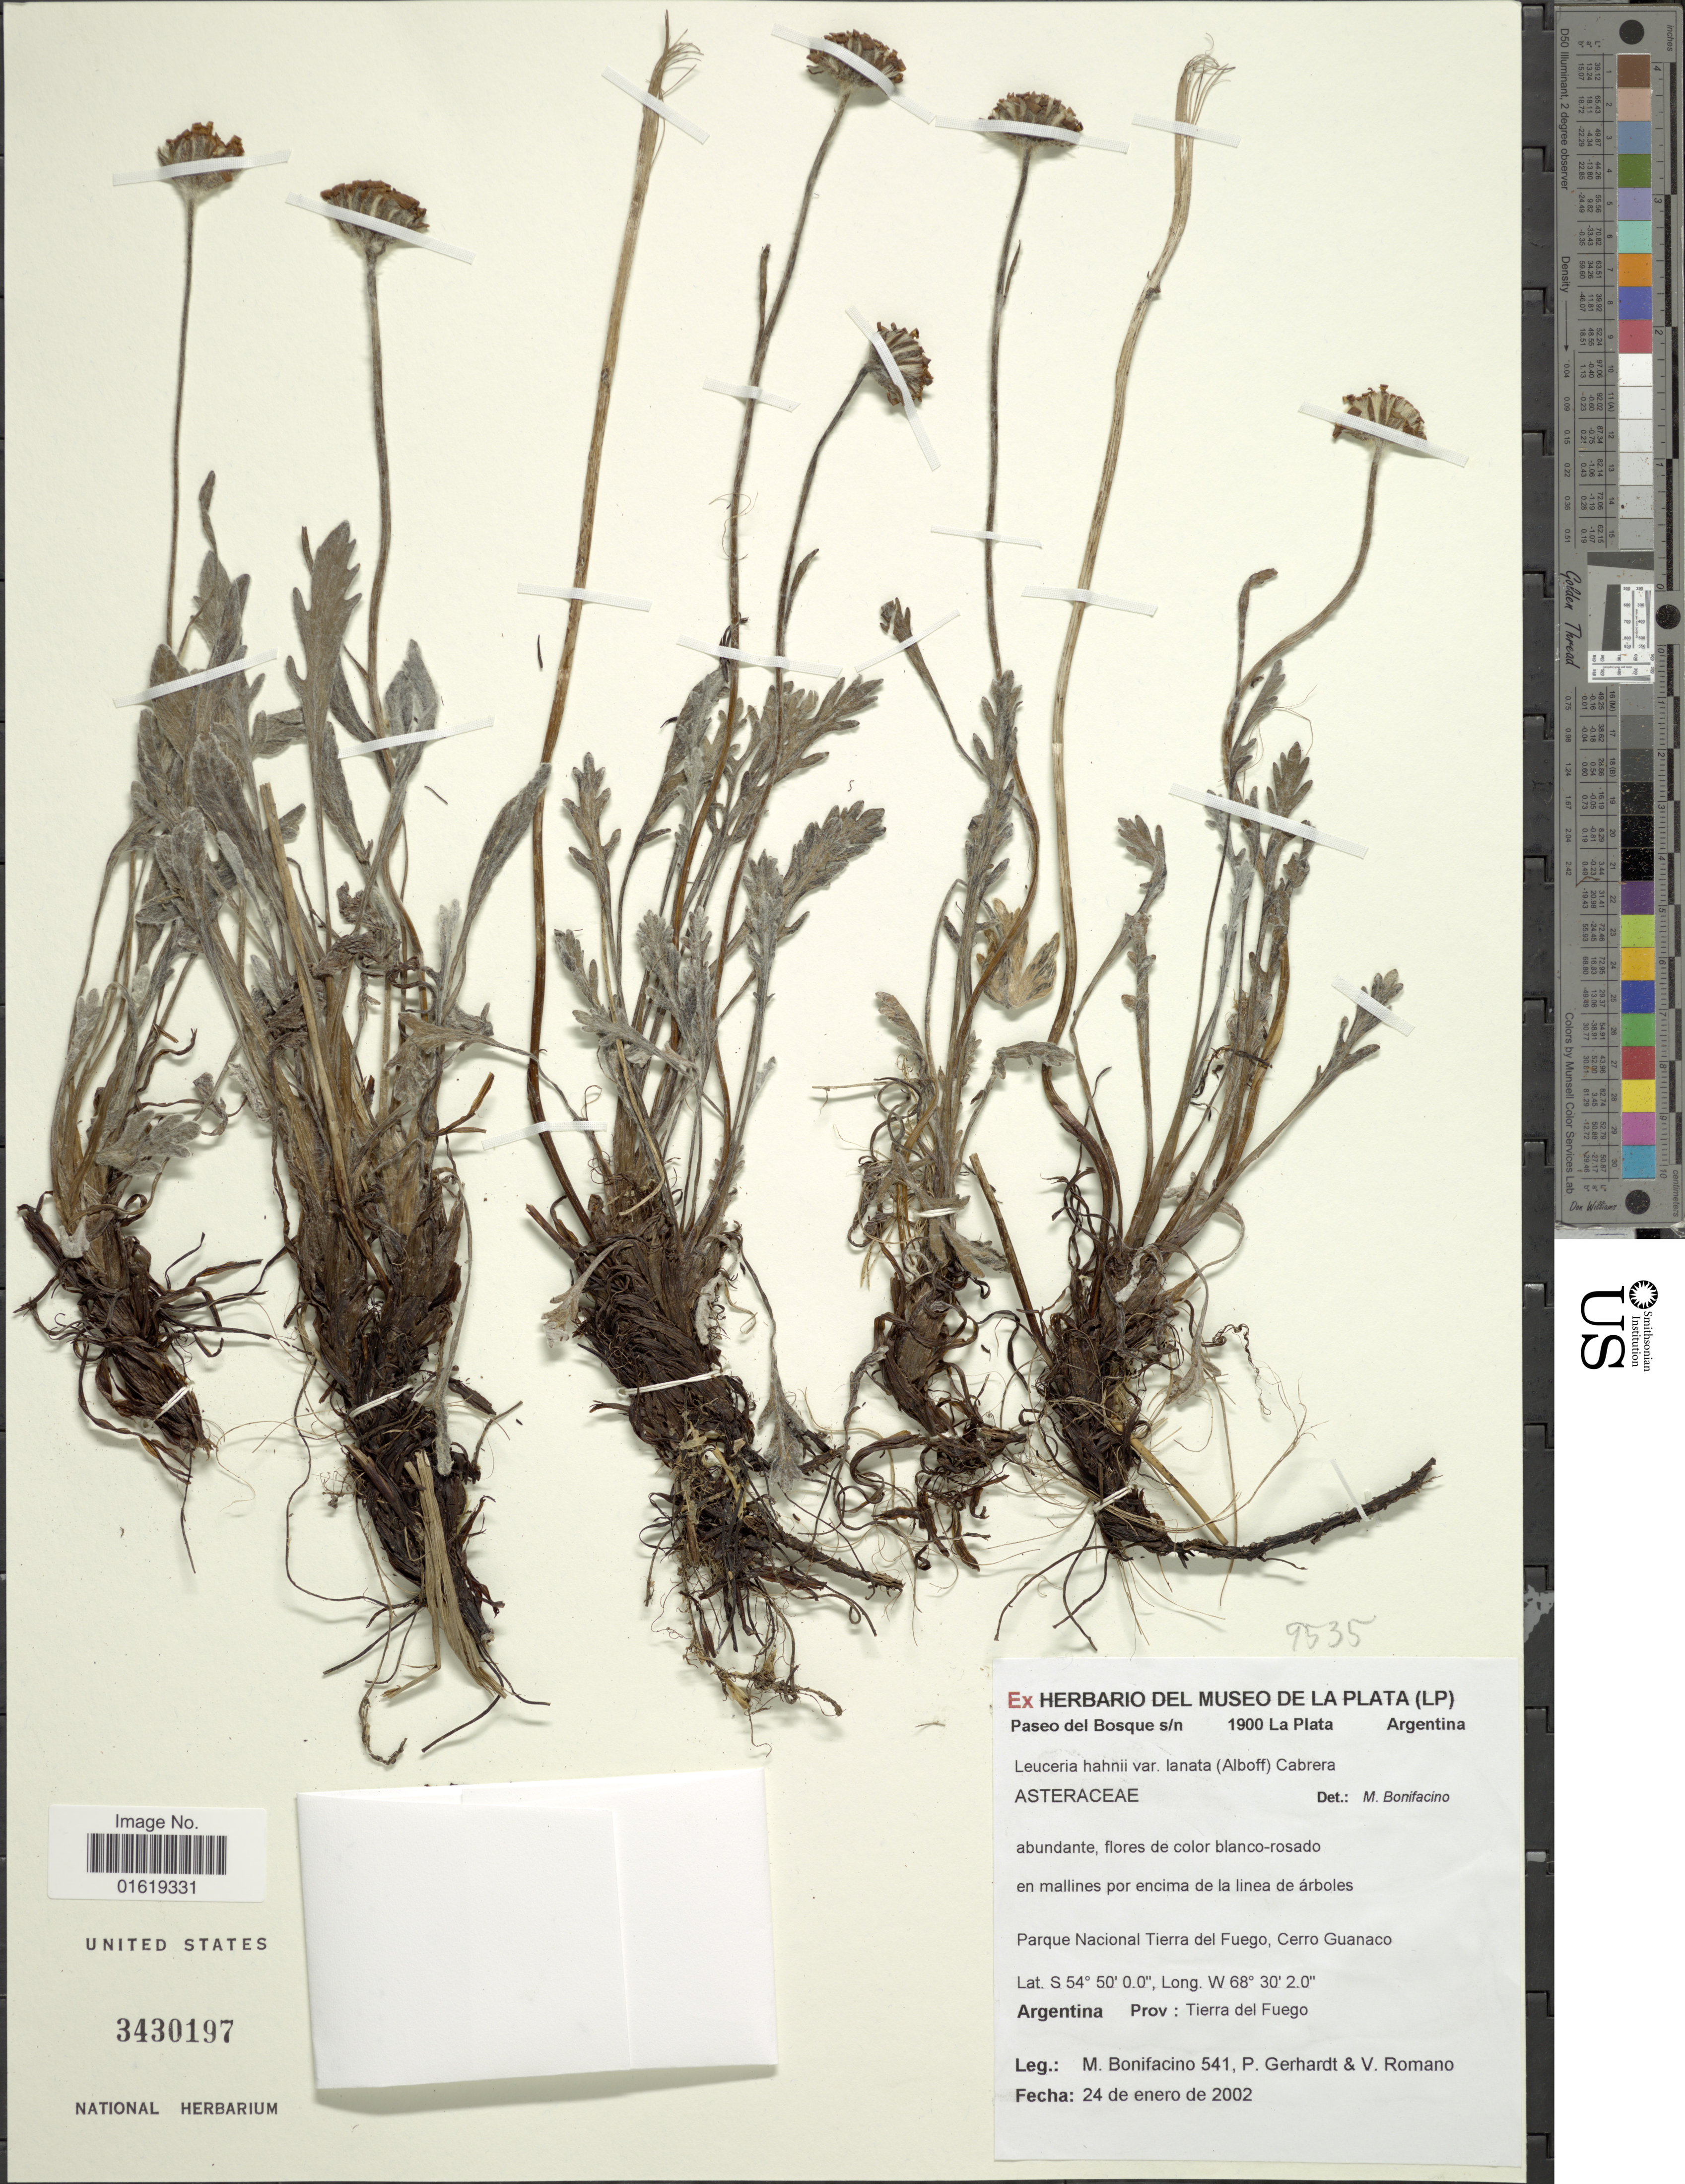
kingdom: Plantae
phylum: Tracheophyta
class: Magnoliopsida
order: Asterales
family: Asteraceae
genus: Leucheria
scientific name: Leucheria hahnii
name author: Franch.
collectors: M. Bonifacino, P. Gerhardt & V. Romano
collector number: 0541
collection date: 2002-01-24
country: Argentina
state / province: Tierra del Fuego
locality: Parque nacional Tierra del Fuego, Cerro Guanaco.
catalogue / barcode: US 3430197